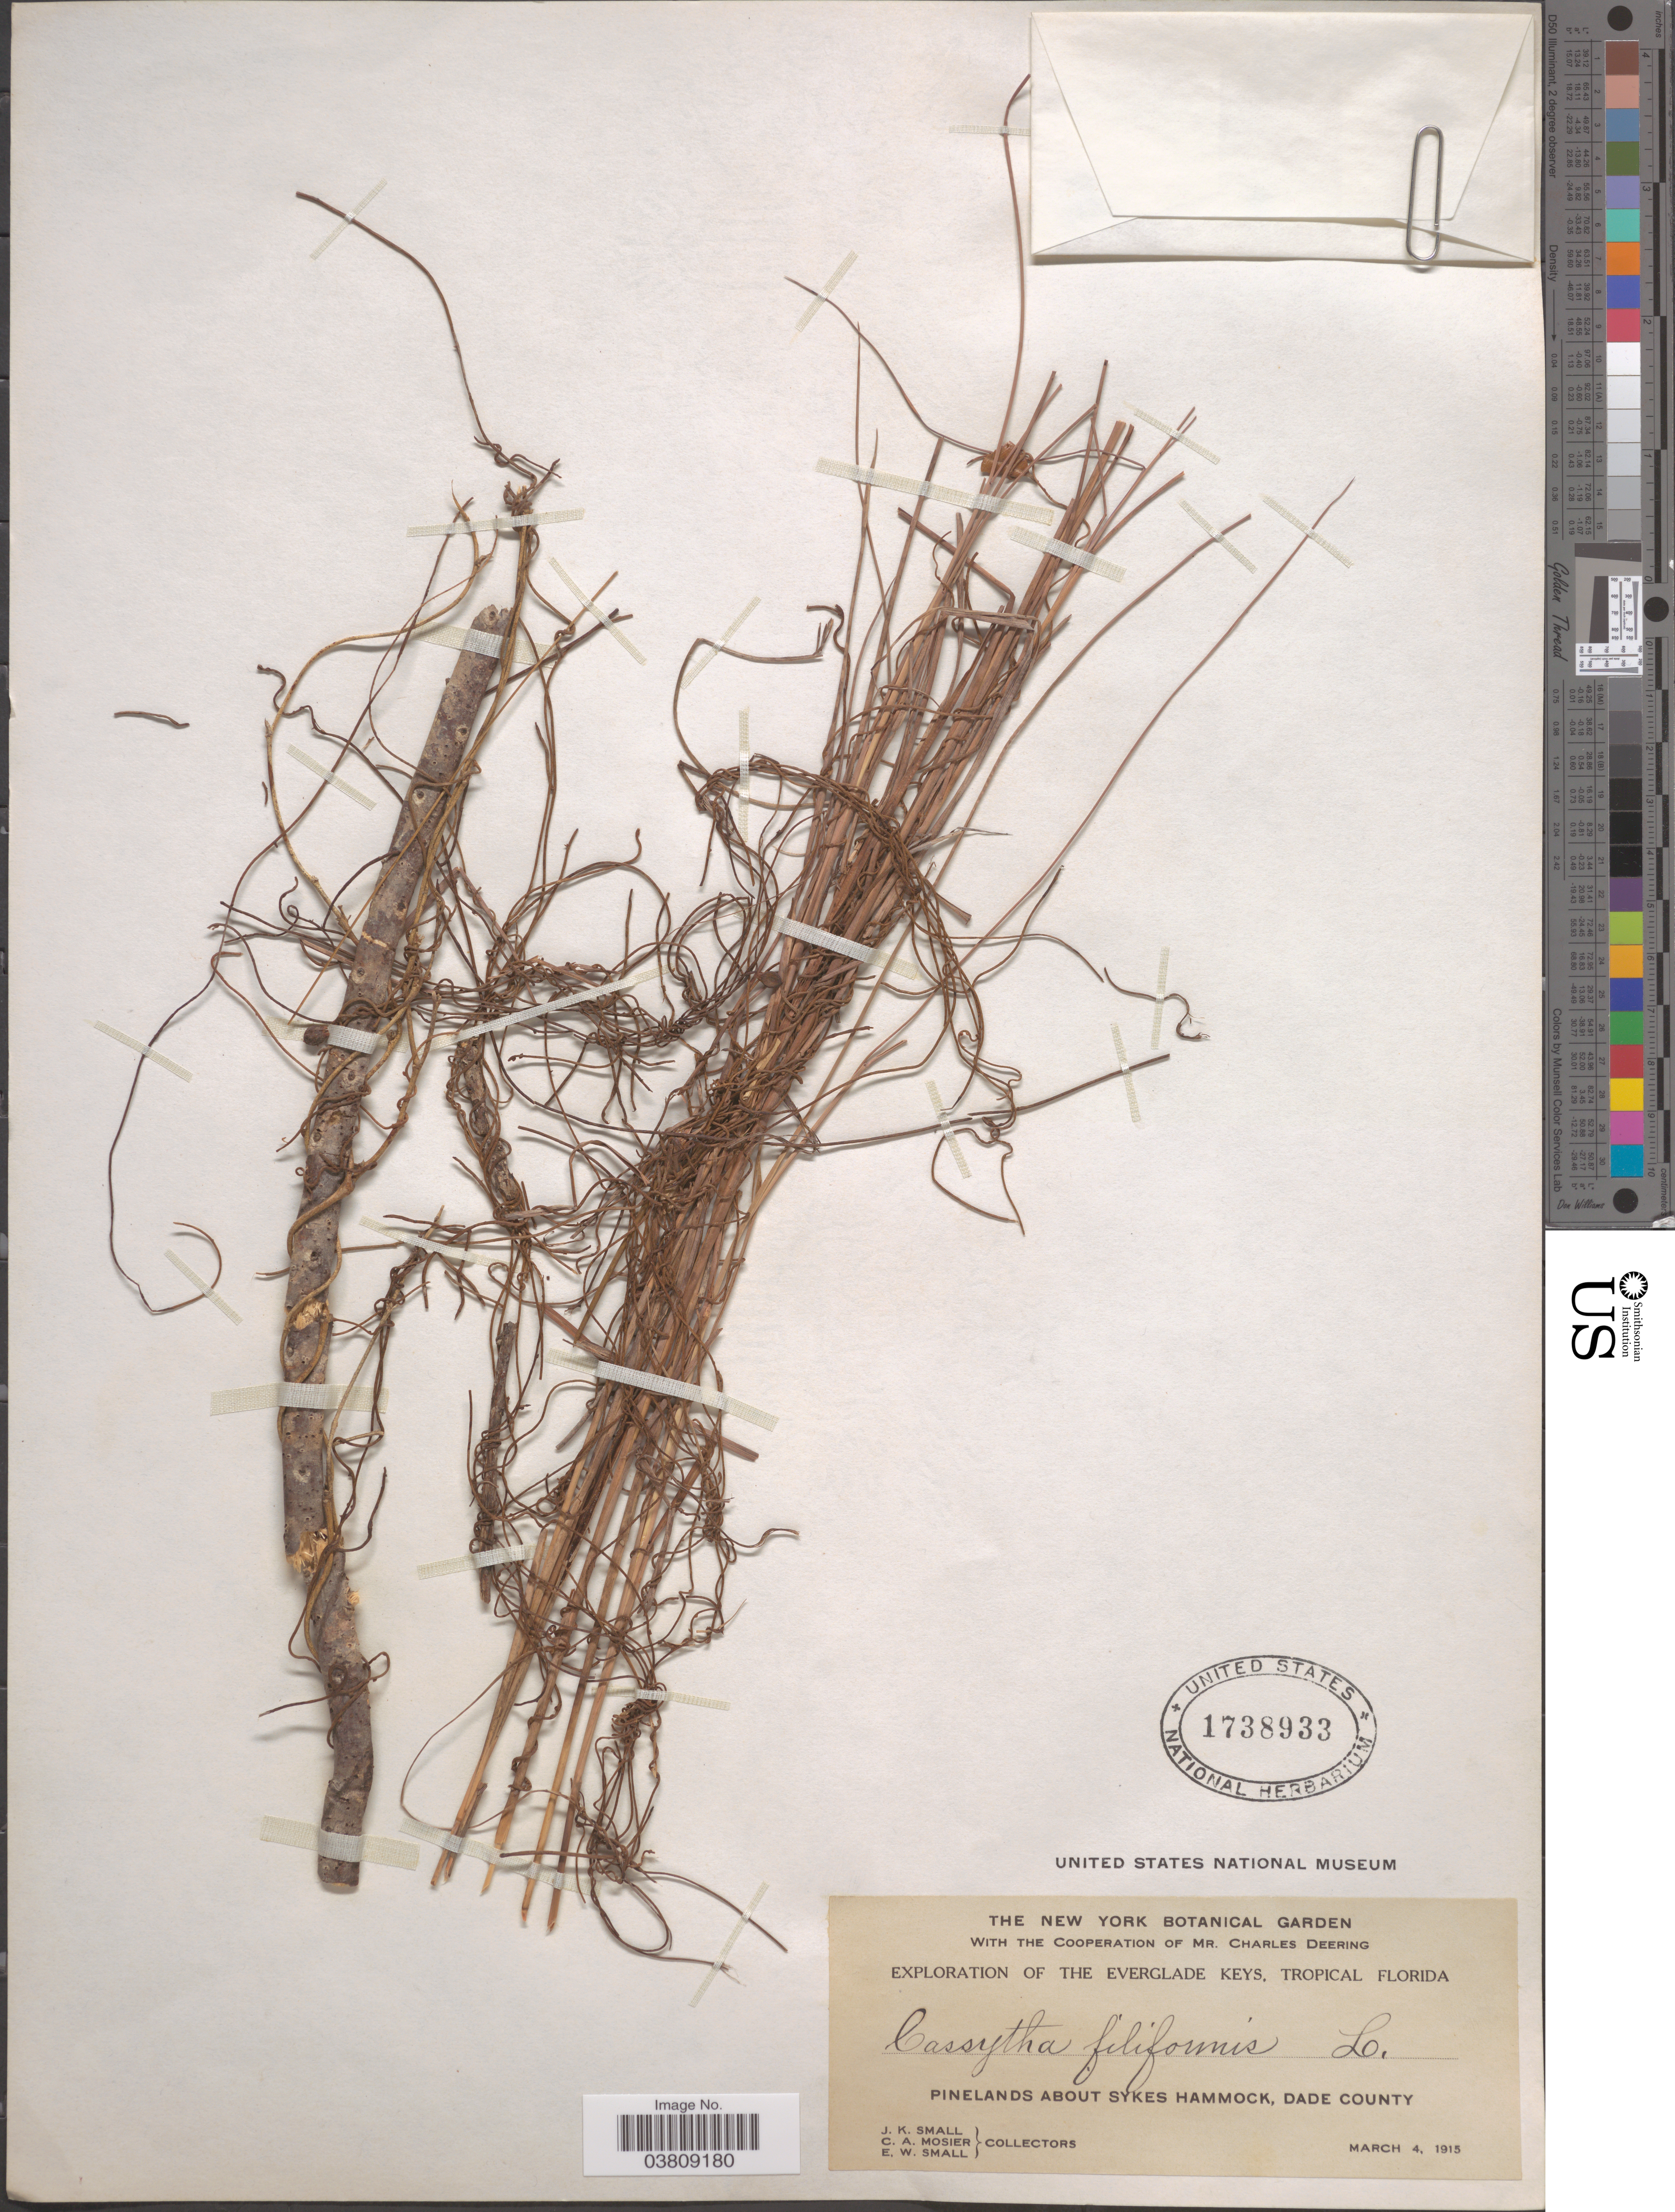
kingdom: Plantae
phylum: Tracheophyta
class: Magnoliopsida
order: Laurales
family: Lauraceae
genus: Cassytha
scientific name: Cassytha filiformis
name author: L.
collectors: J. K. Small, C. A. Mosier & E. W. Small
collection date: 1915-03-04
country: United States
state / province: Florida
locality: Everglade Keys, Tropical Florida. Pinelands about Sykes Hammock, Dade County.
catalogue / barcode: US 1738933